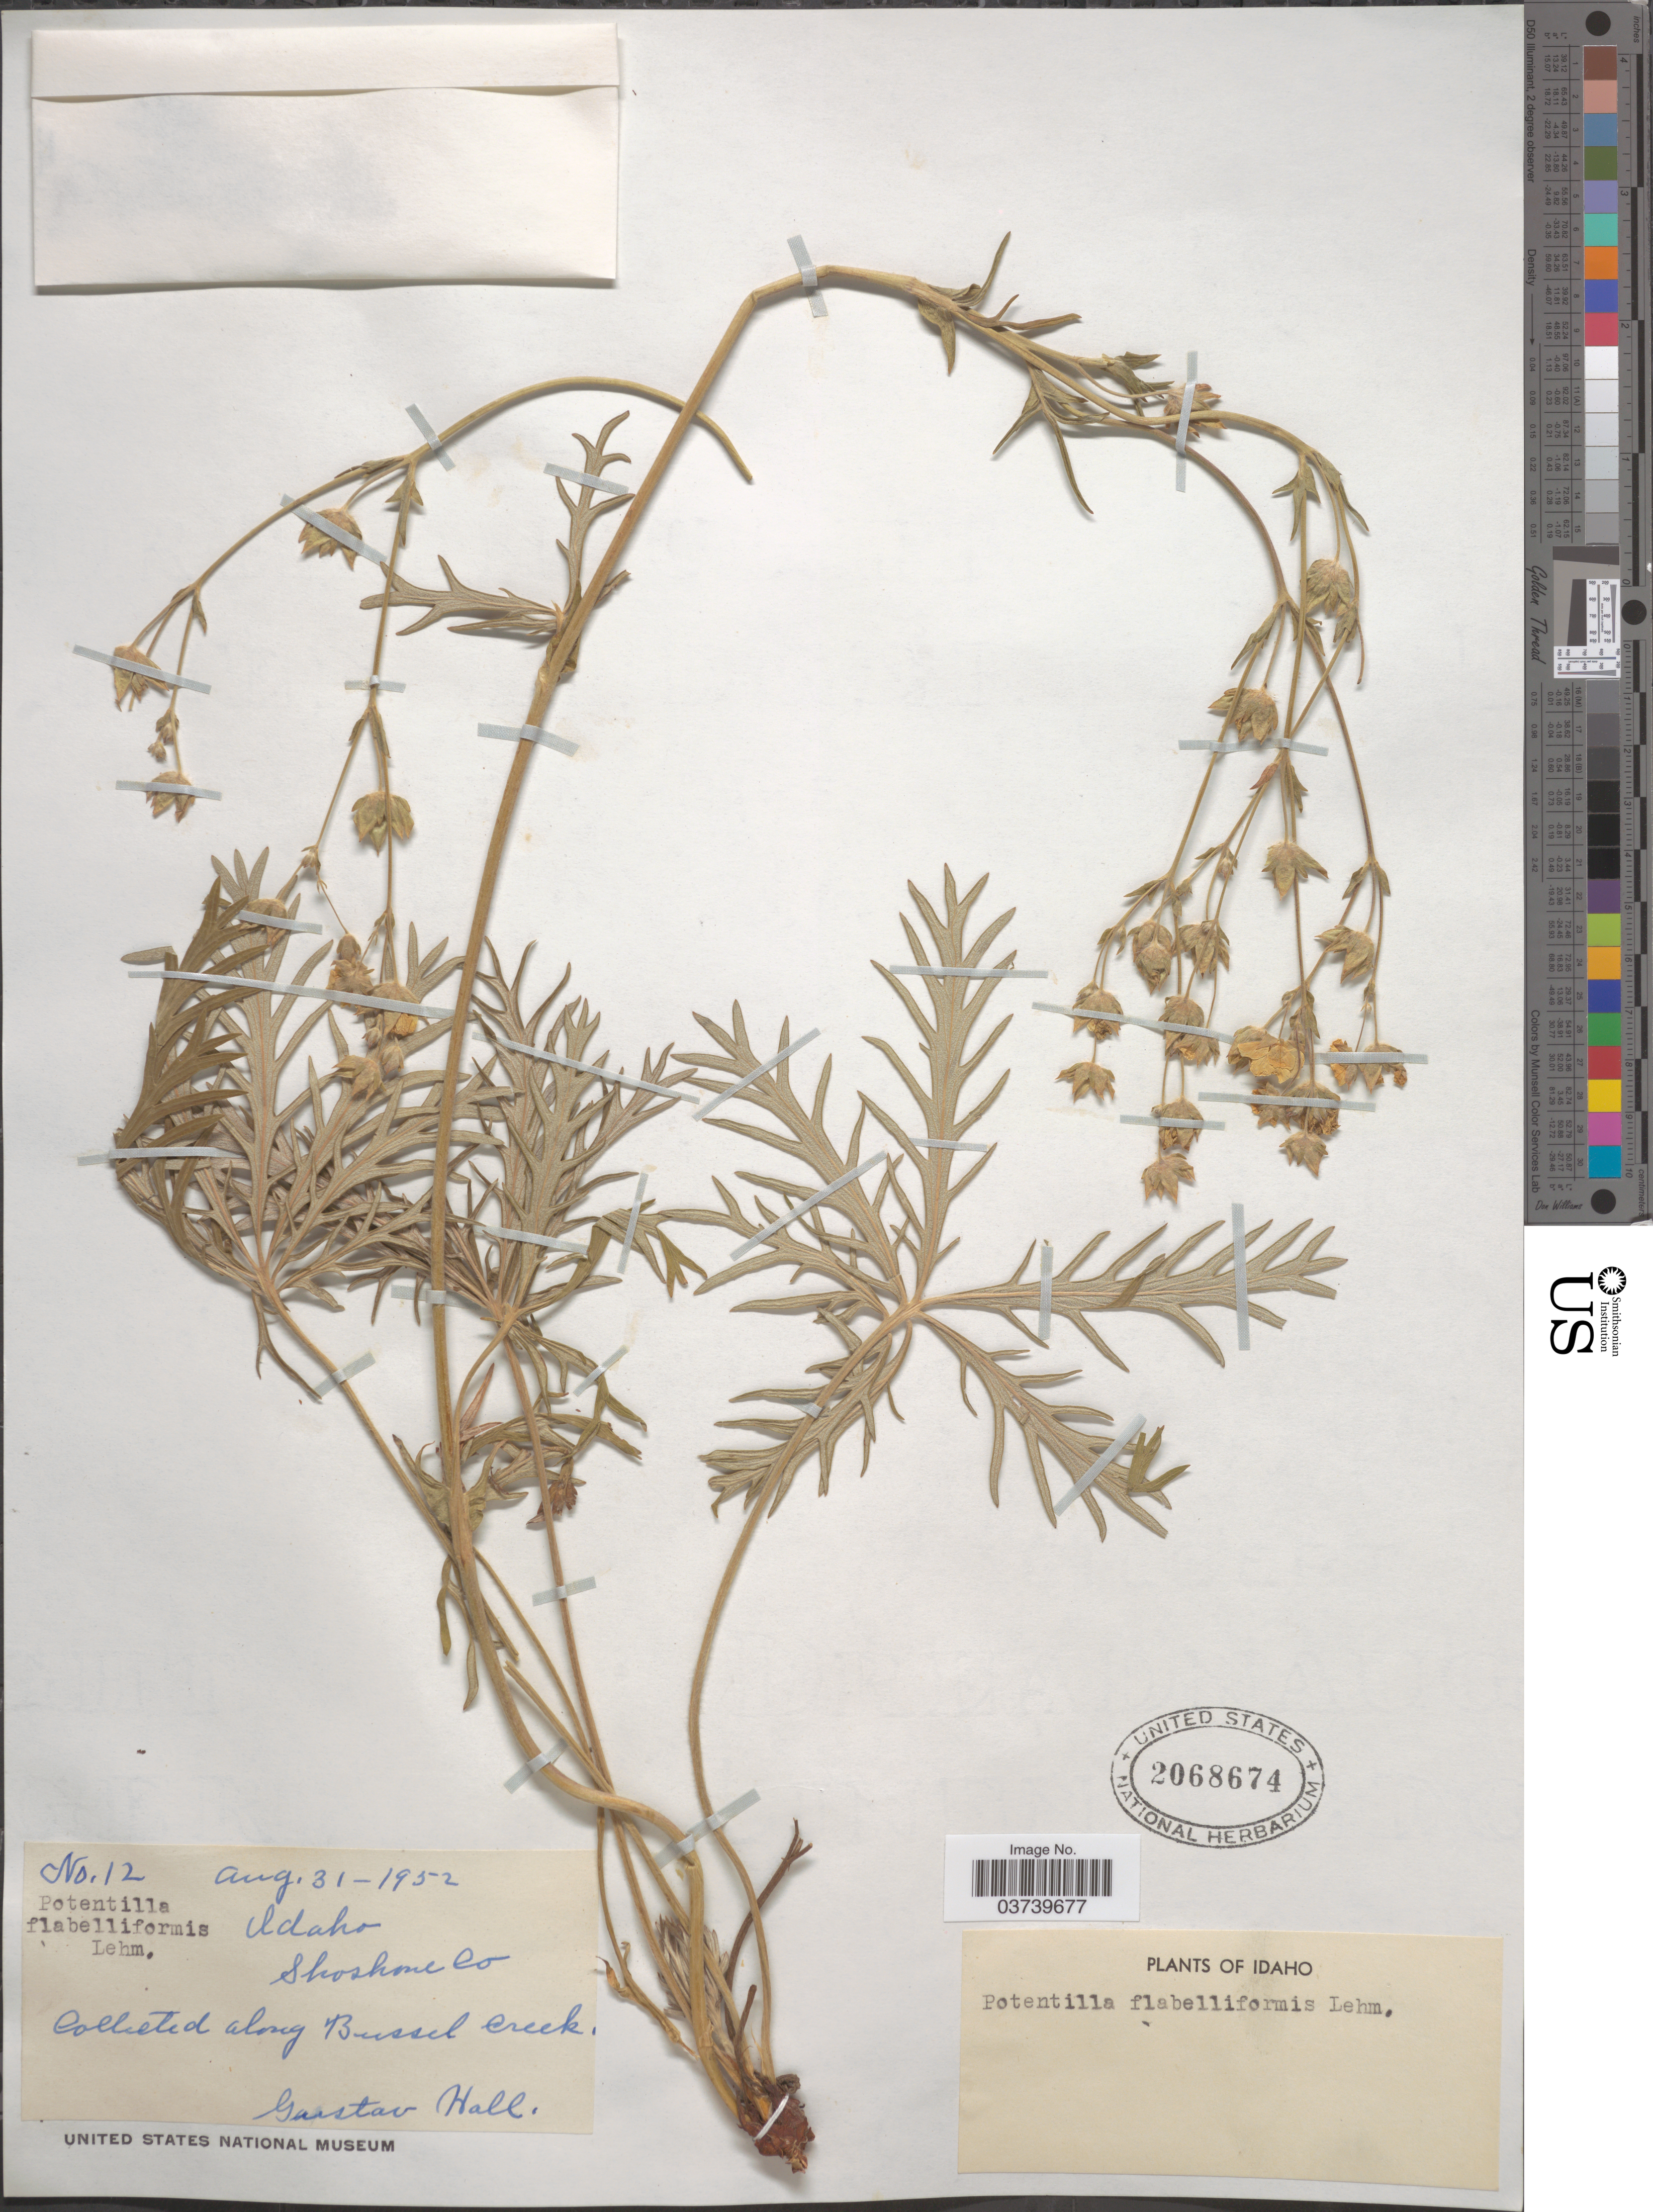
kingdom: Plantae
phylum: Tracheophyta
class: Magnoliopsida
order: Rosales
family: Rosaceae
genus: Potentilla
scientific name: Potentilla gracilis var. flabelliformis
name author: (Lehm.) Nutt.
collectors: G. Hall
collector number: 12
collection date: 1952-08-31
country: United States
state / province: Idaho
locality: Shoshone Co. Along Bussel Creek.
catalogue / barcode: US 2068674